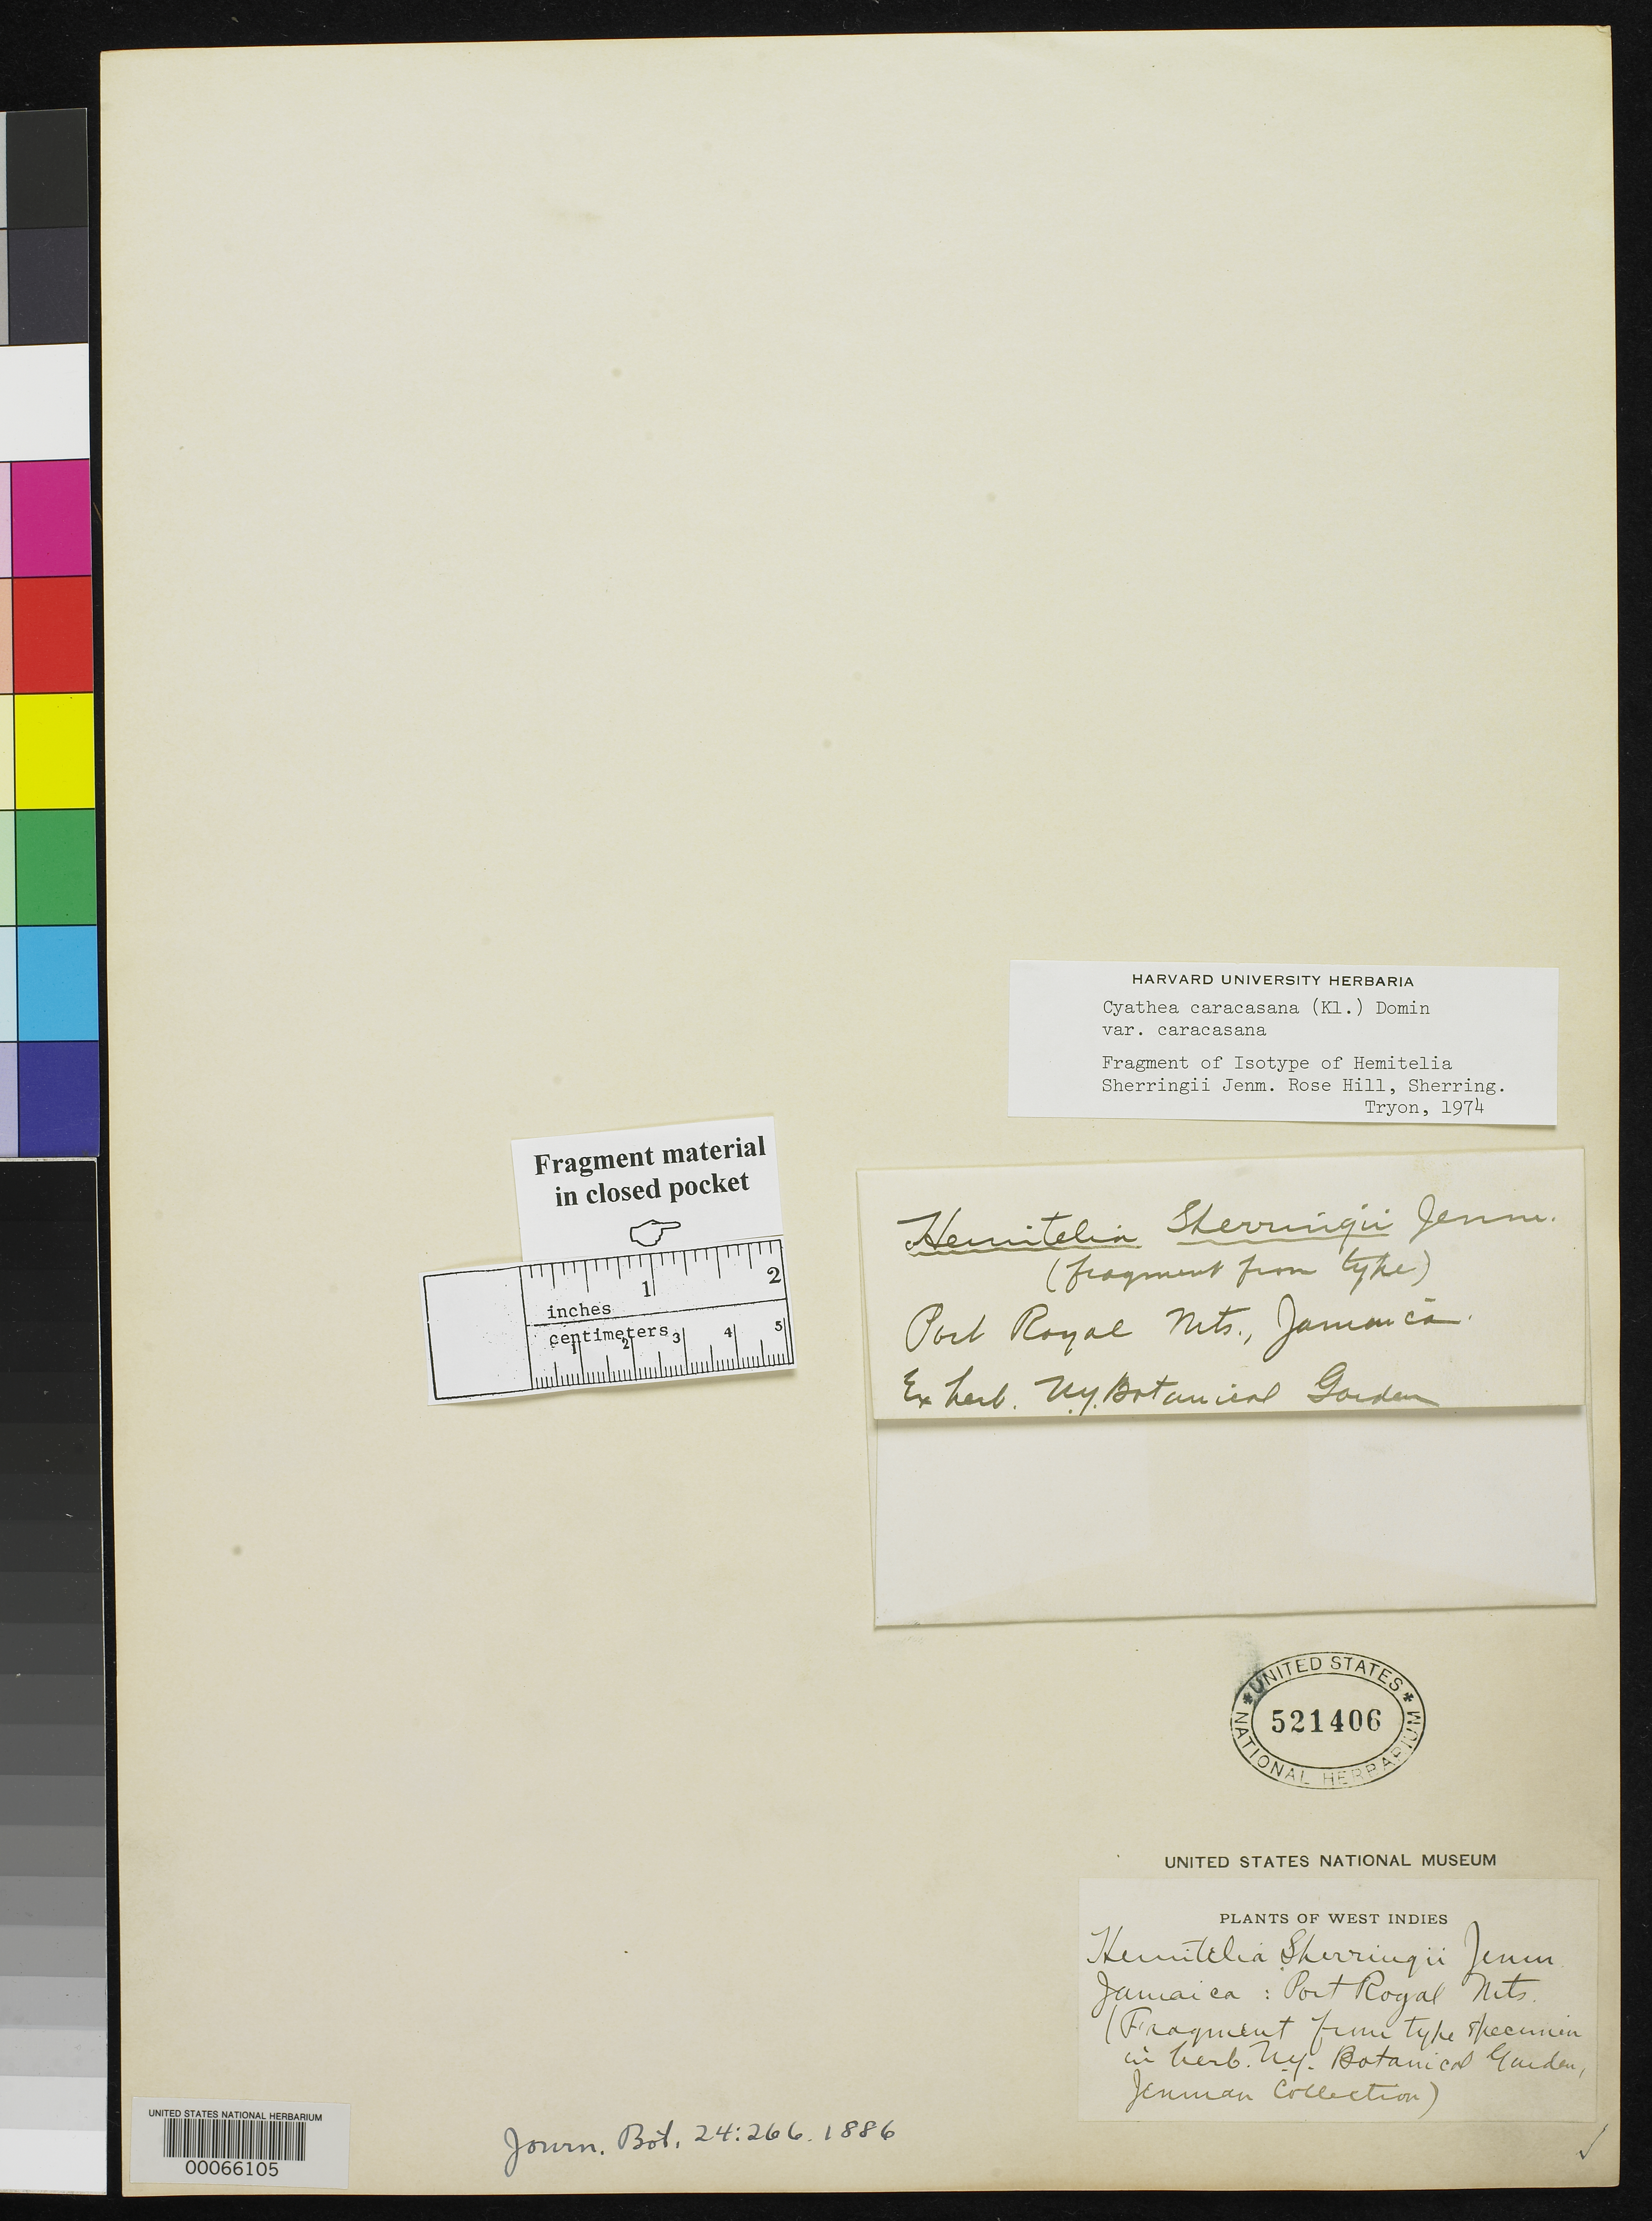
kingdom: Plantae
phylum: Tracheophyta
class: Polypodiopsida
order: Cyatheales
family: Cyatheaceae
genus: Hemitelia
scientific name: Hemitelia sherringii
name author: Jenman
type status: Type Fragment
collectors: G. S. Jenman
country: Jamaica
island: Greater Antilles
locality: Port Royal Mountains.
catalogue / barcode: US 521406